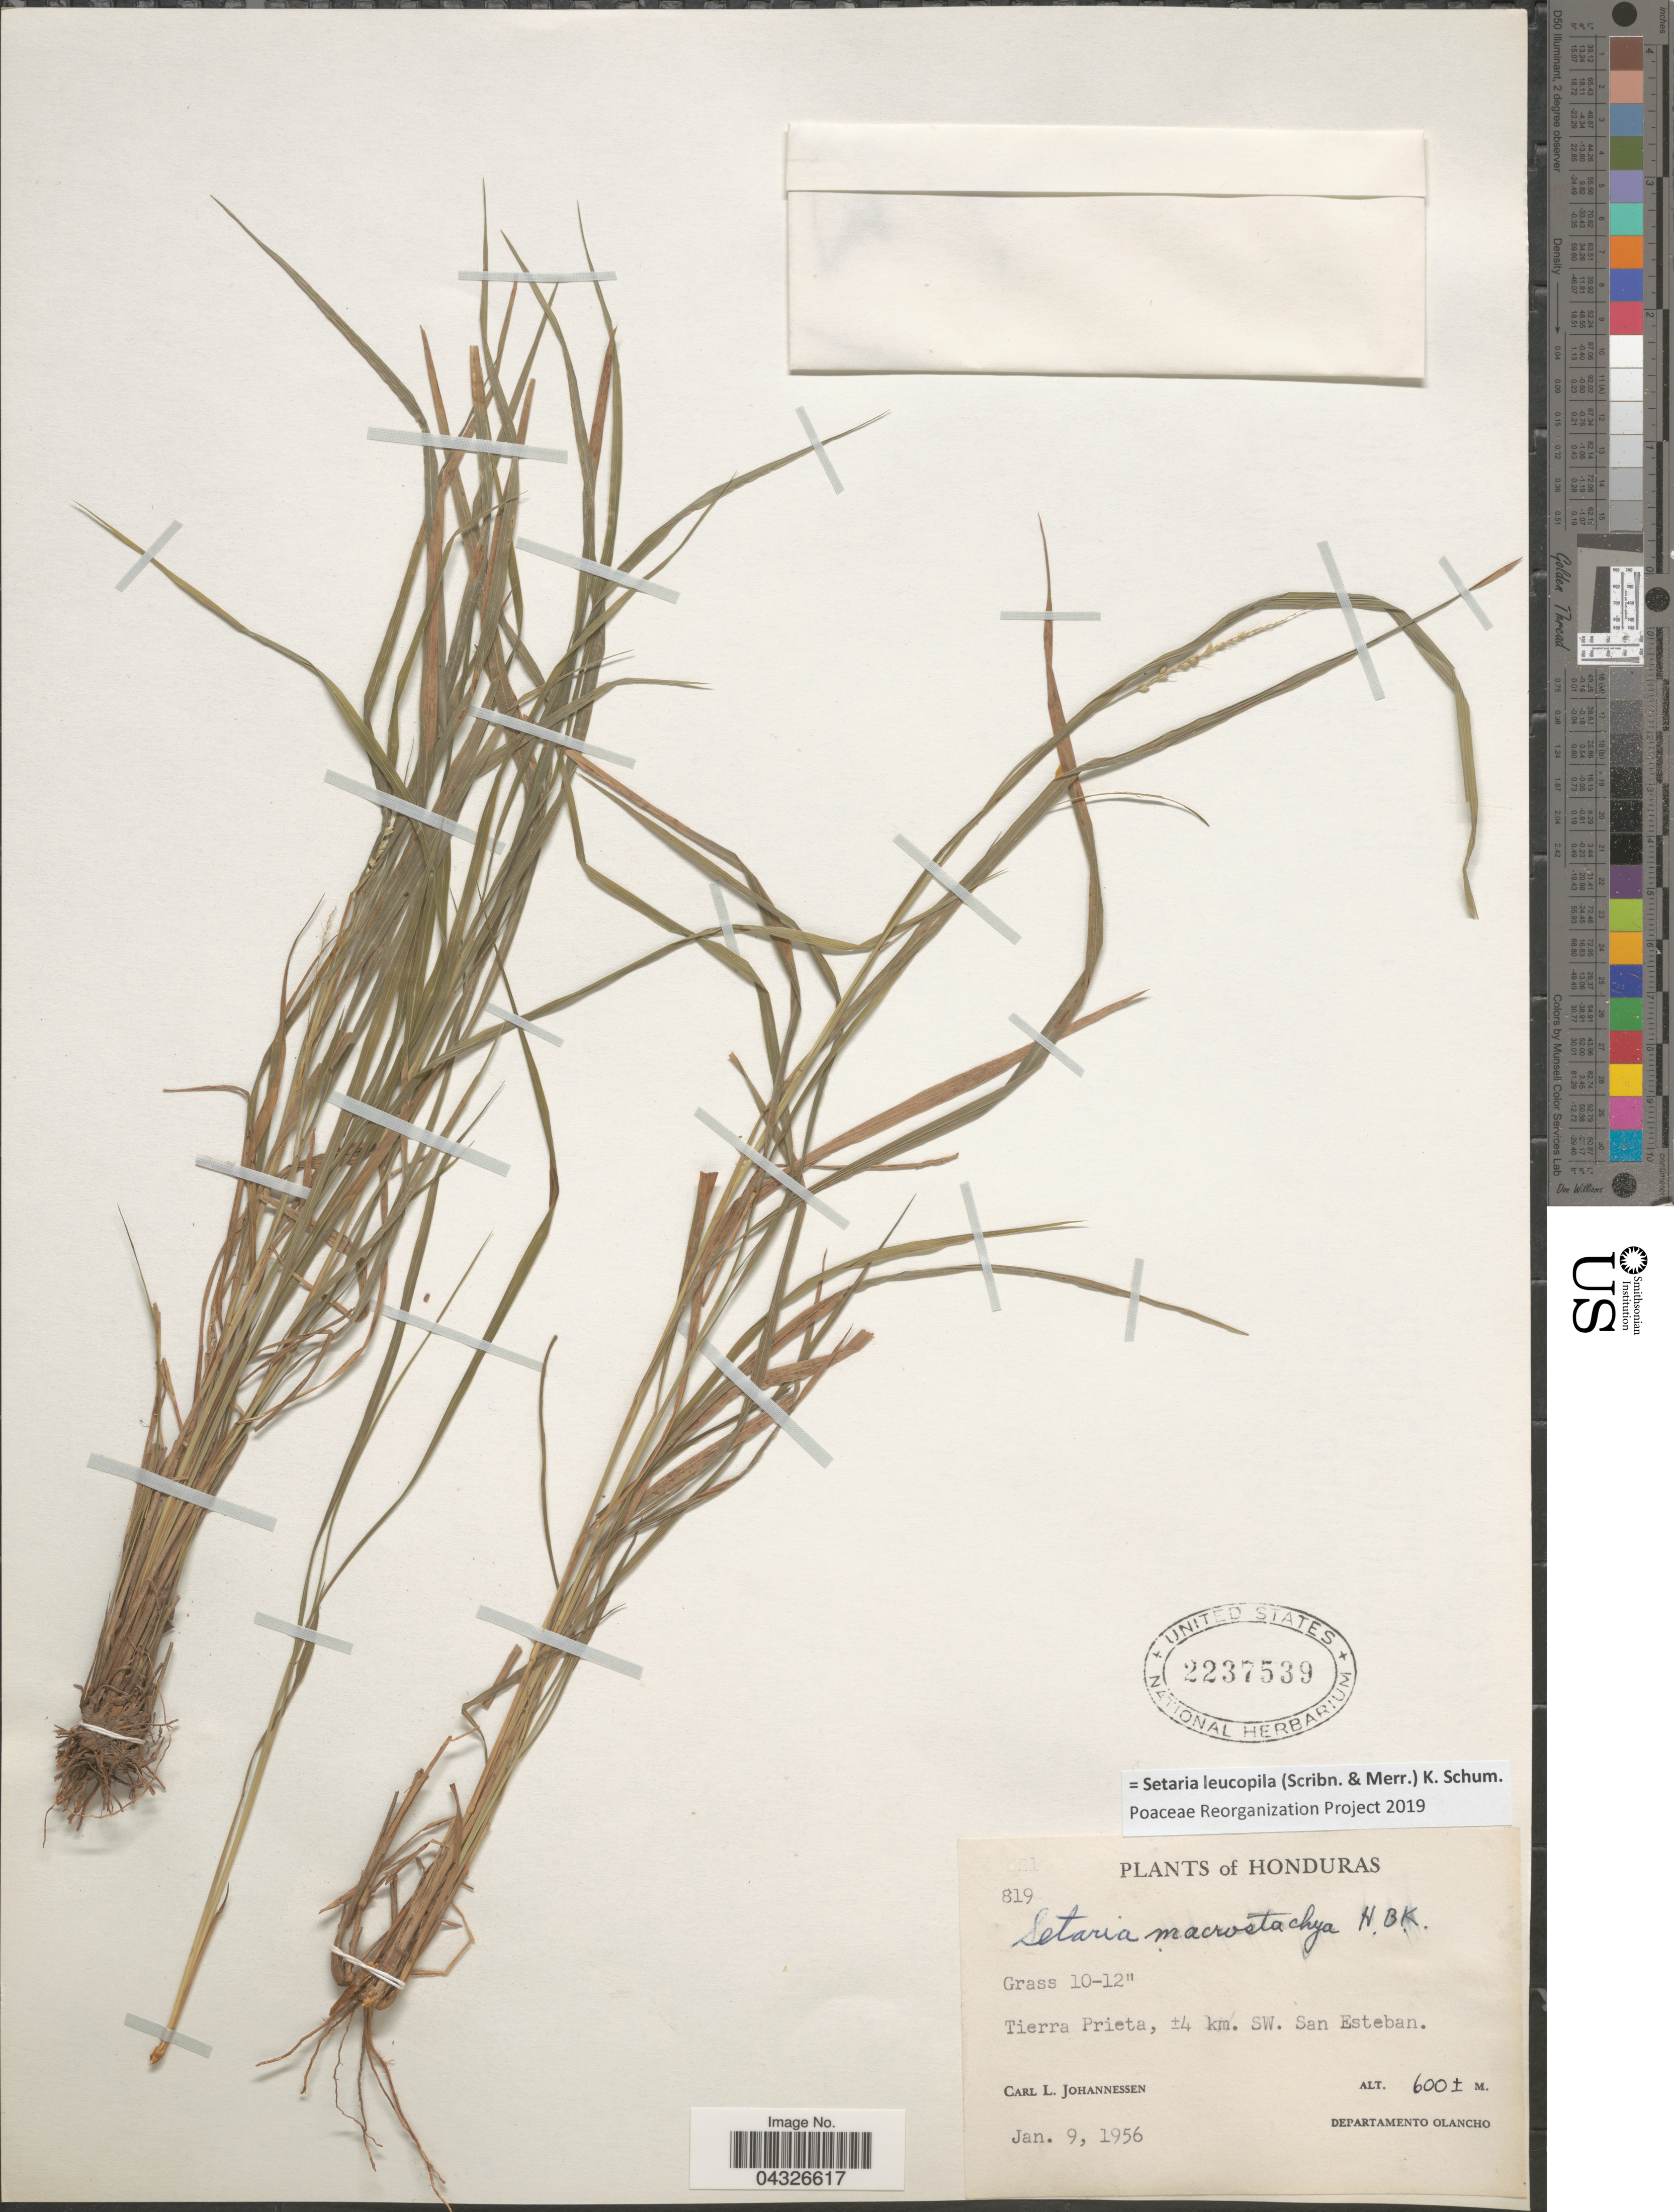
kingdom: Plantae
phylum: Tracheophyta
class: Liliopsida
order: Poales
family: Poaceae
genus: Setaria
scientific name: Setaria leucopila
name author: (Scribn. & Merr.) K. Schum.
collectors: C. Johannessen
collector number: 819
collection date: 1956-01-09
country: Honduras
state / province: Olancho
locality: Tierra Prieta, ±4 km. SW. San Esteban.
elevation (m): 600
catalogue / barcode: US 2237539